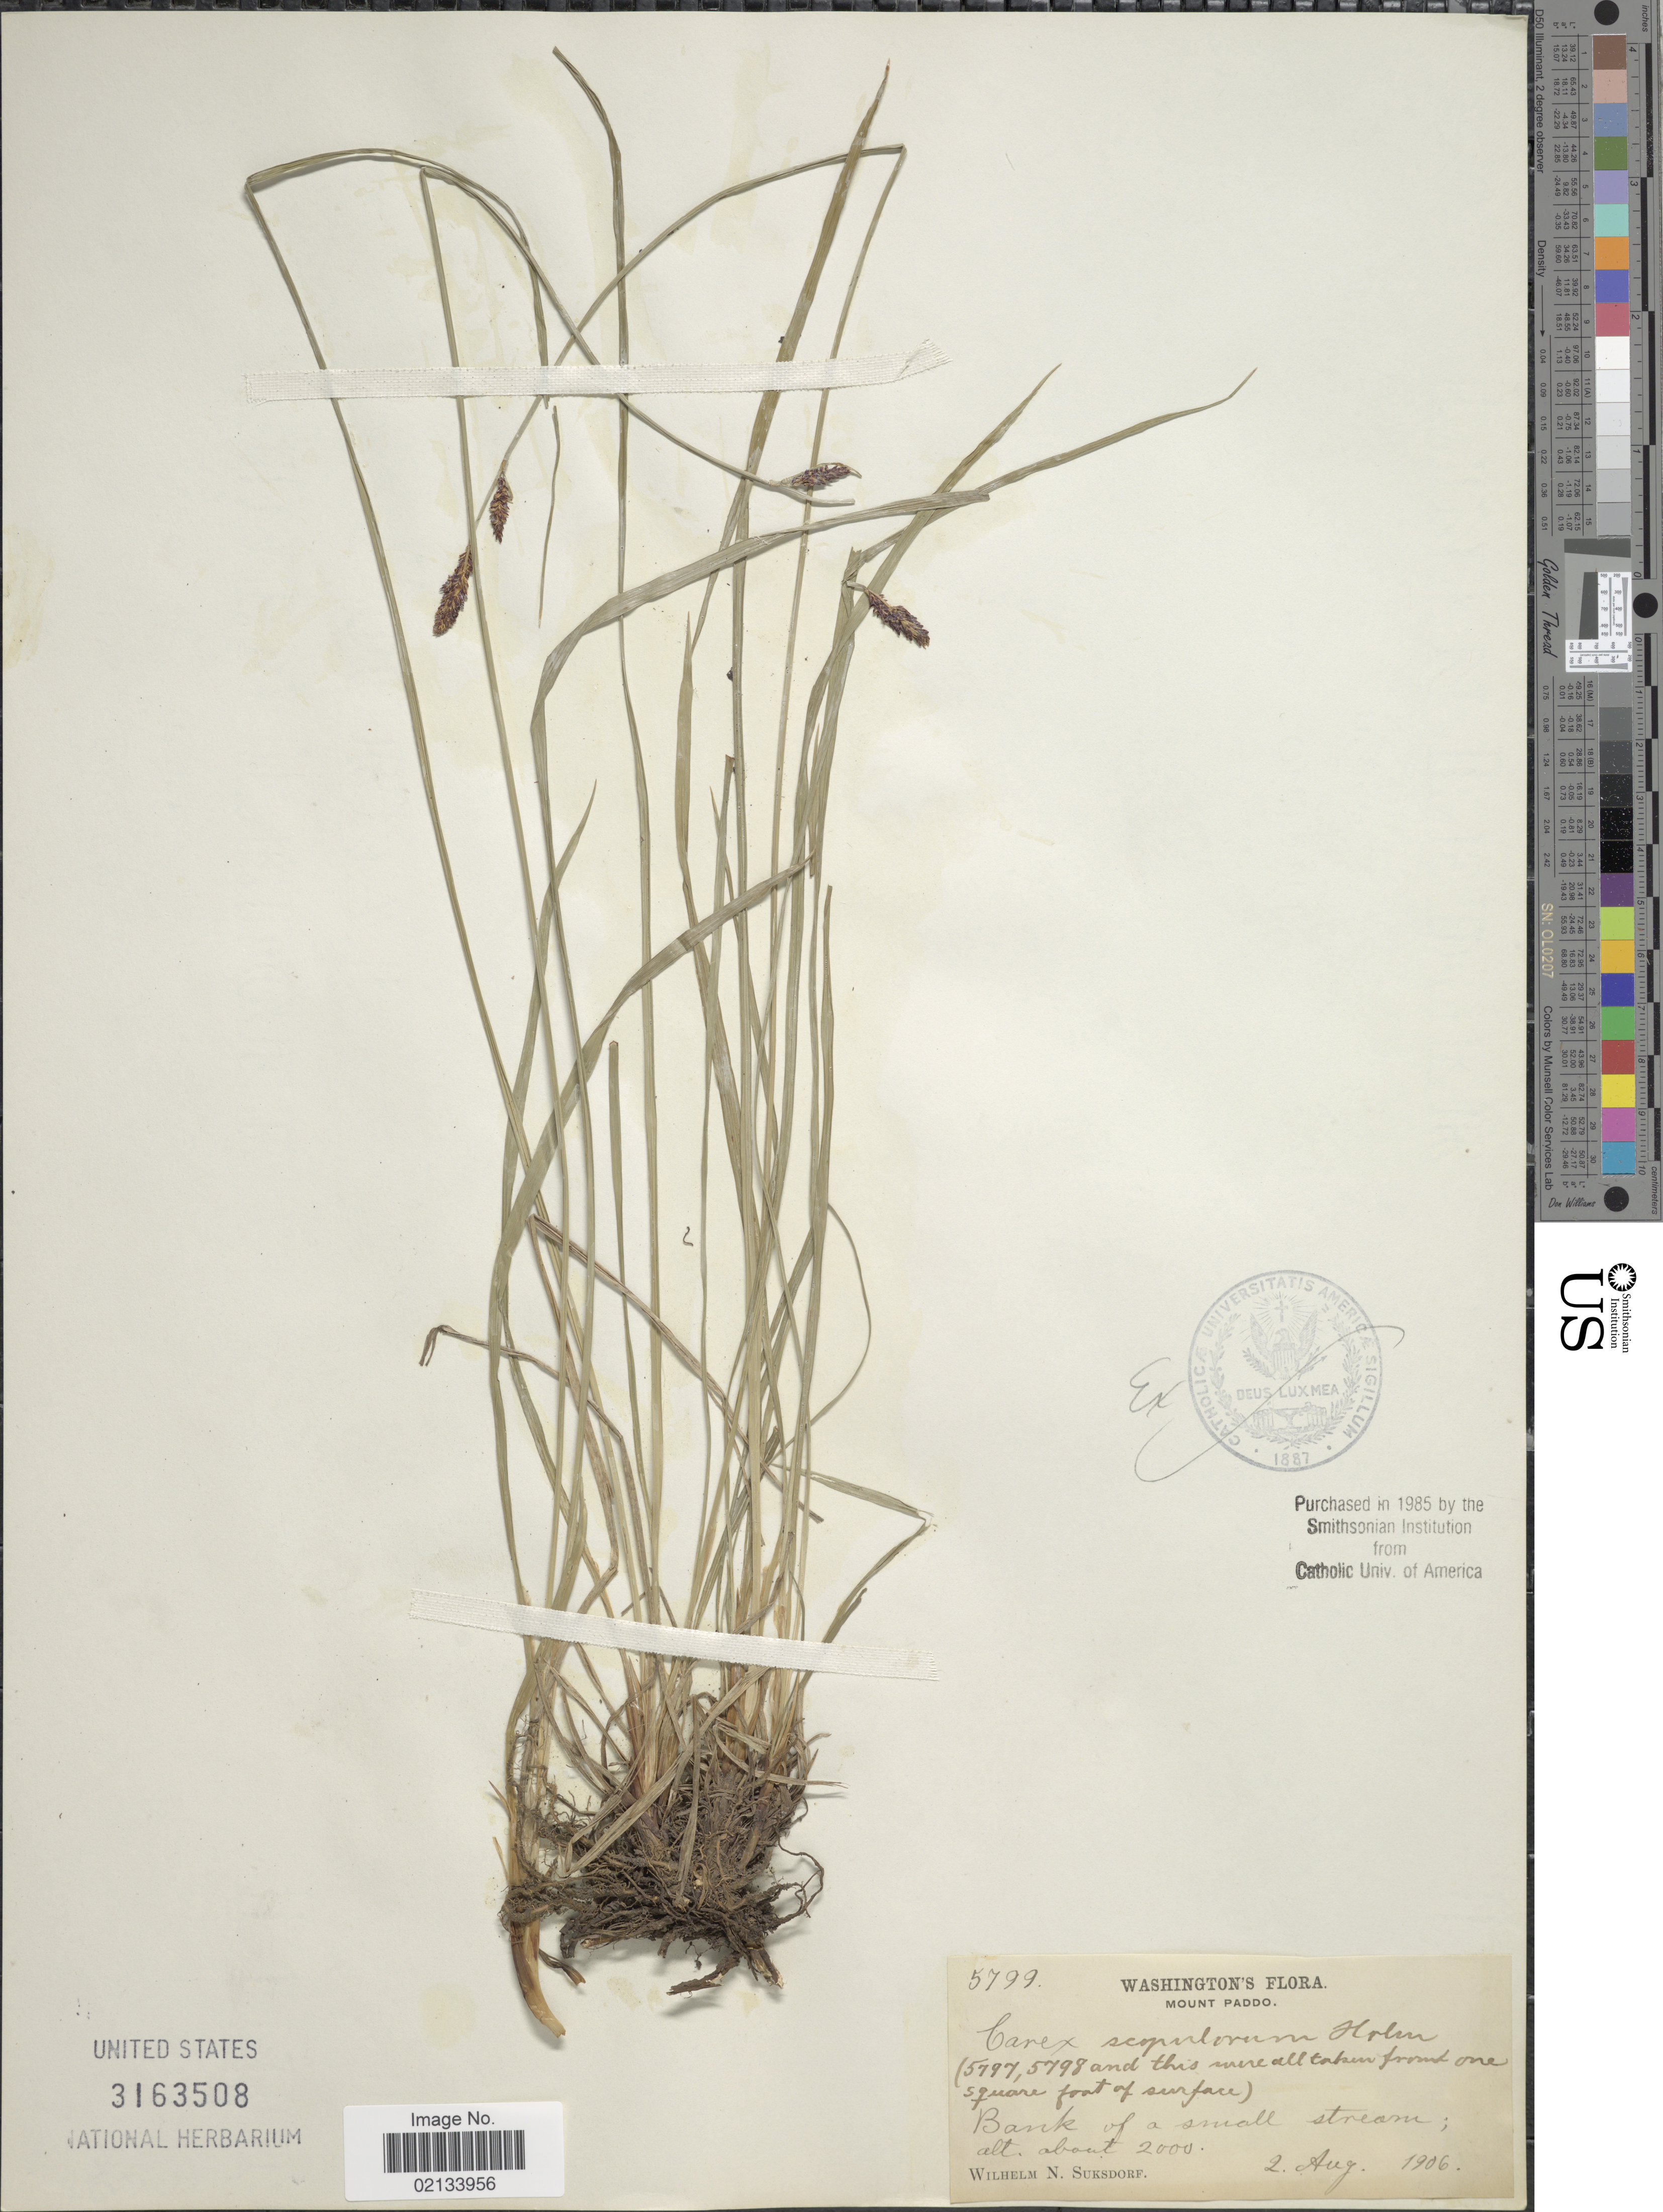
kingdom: Plantae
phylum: Tracheophyta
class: Liliopsida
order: Poales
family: Cyperaceae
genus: Carex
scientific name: Carex scopulorum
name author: Holm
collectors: W. N. Suksdorf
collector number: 5799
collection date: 1906-08-02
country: United States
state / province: Washington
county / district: Skamania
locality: Mount Paddo, bank of small stream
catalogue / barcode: US 3163508